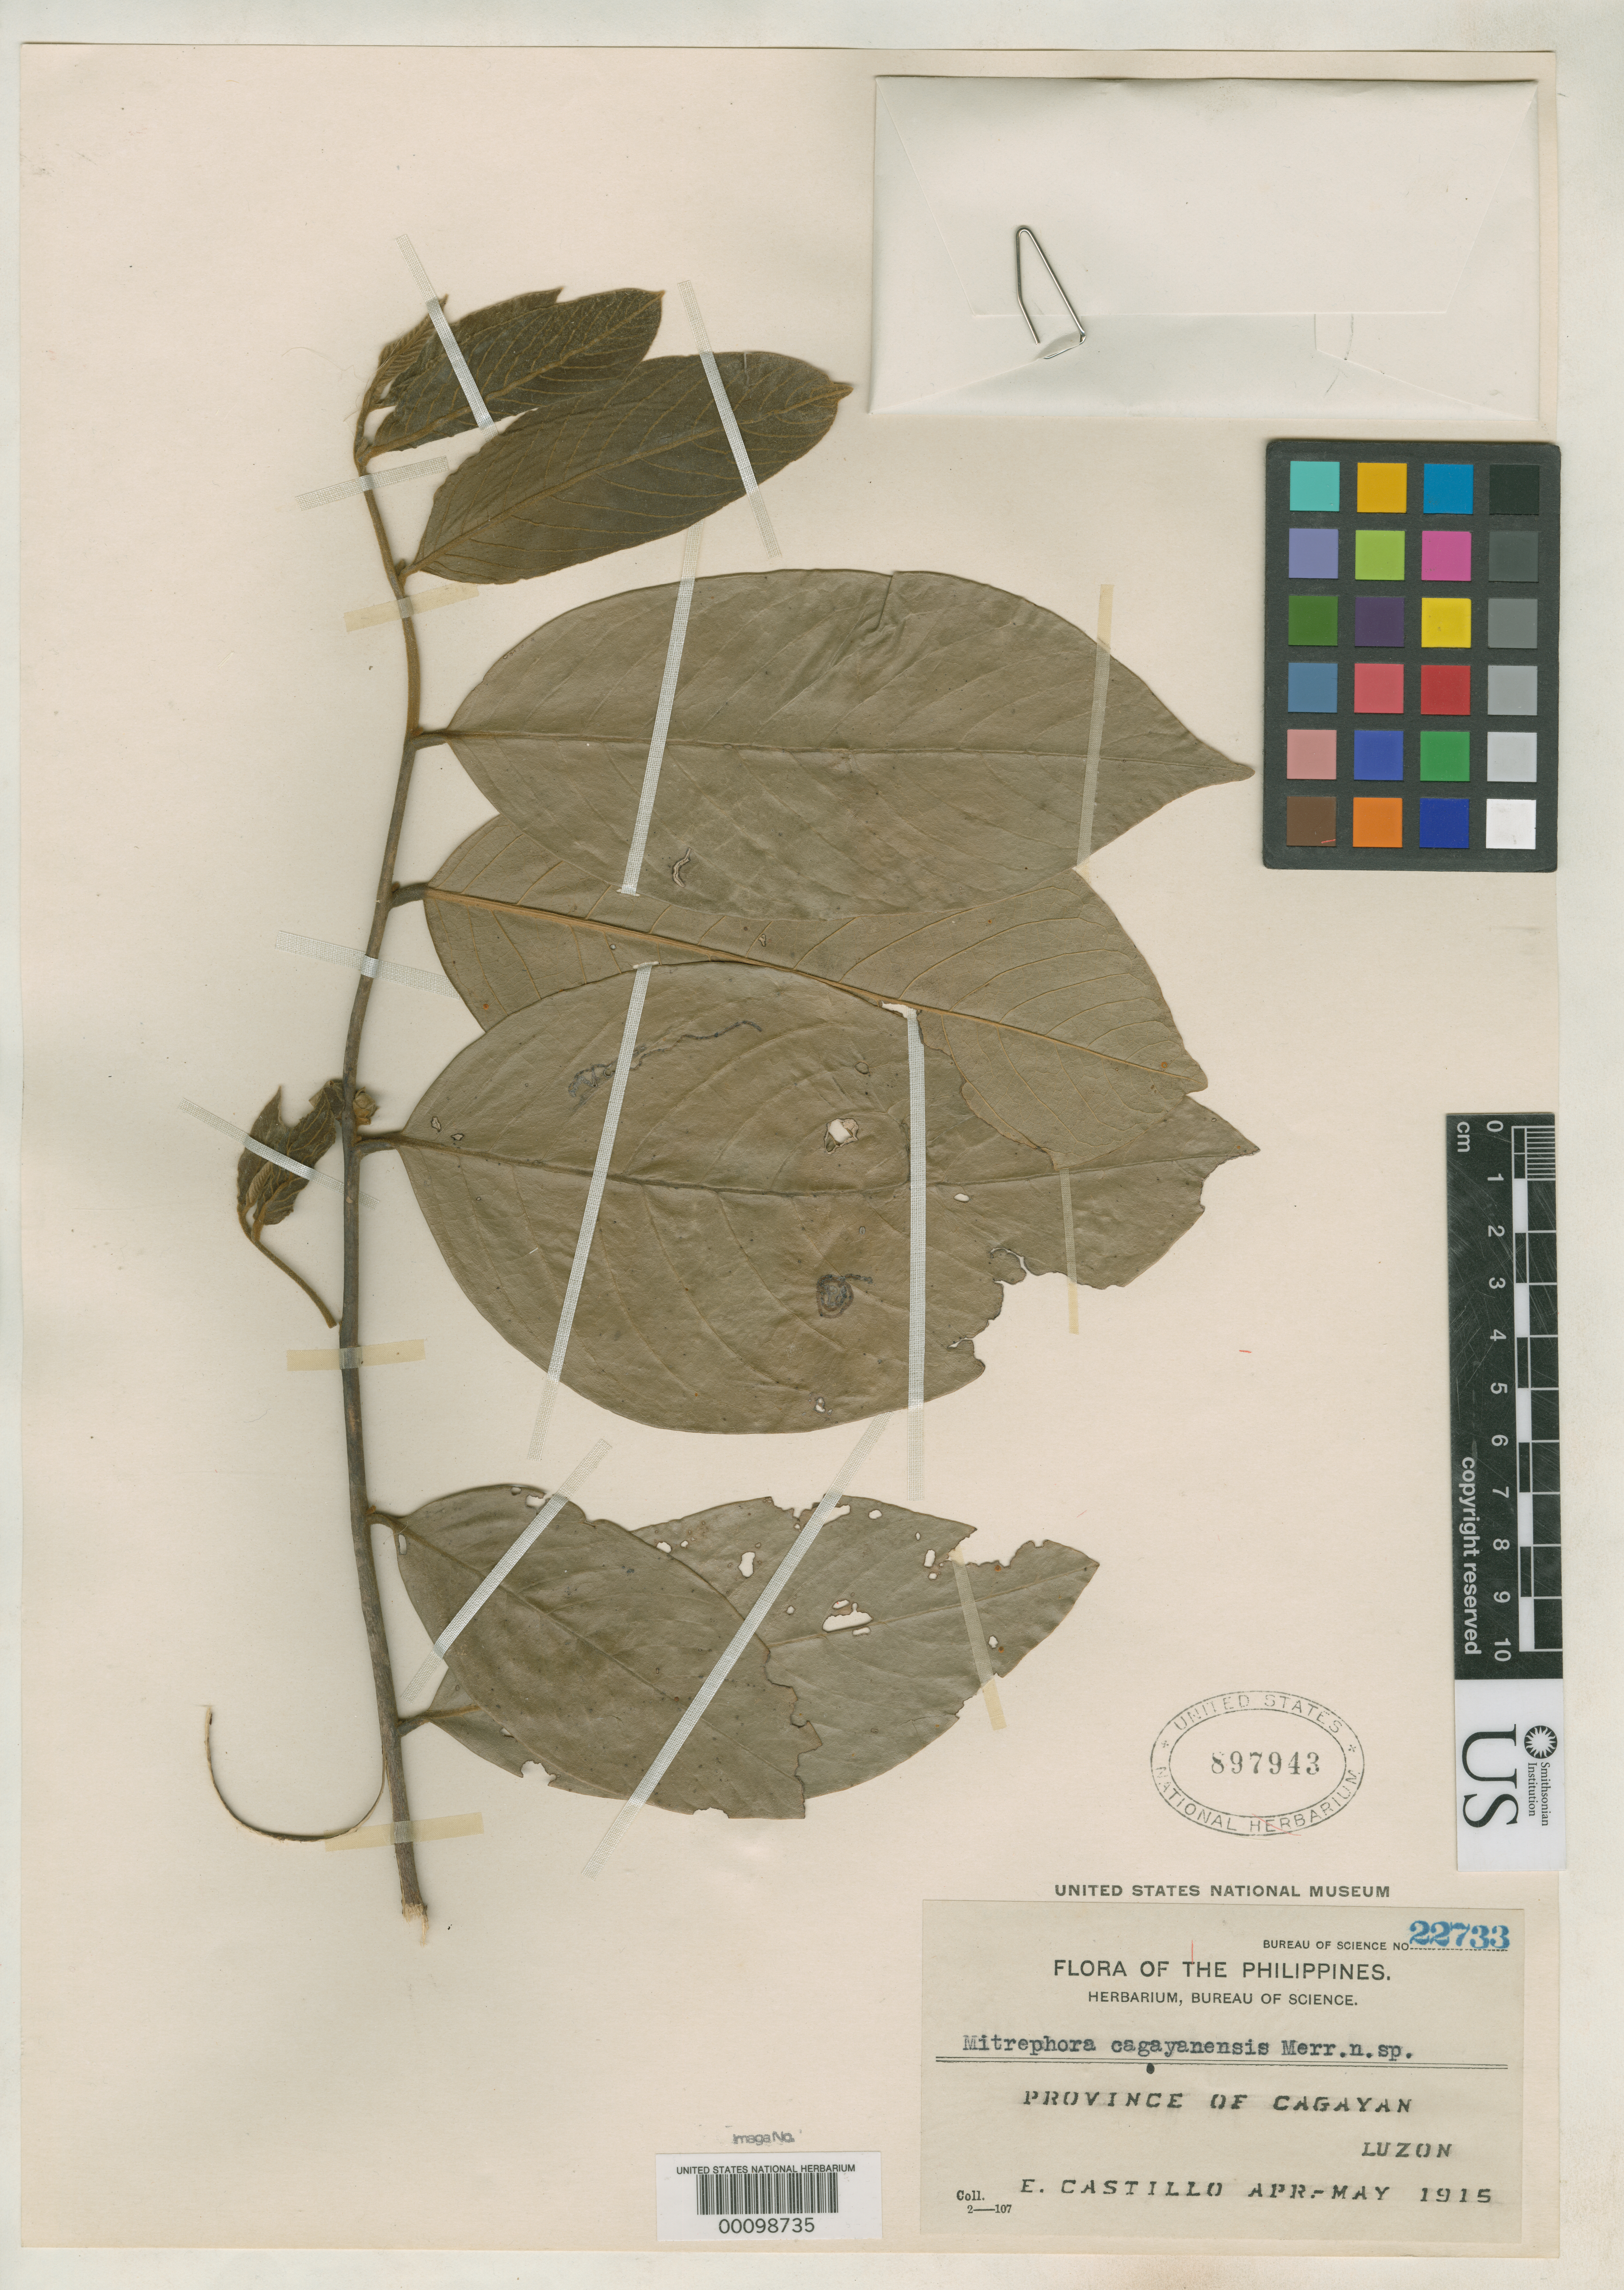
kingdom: Plantae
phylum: Tracheophyta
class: Magnoliopsida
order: Magnoliales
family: Annonaceae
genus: Mitrephora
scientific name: Mitrephora cagayanensis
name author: Merr.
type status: Type Collection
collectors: E. Drake del Castillo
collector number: Bur. Sci. 22733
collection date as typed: Apr 1915 to -- May 1915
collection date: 1915-04/1915-05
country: Philippines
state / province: Cagayan Valley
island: Luzon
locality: Cagayan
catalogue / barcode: US 897943